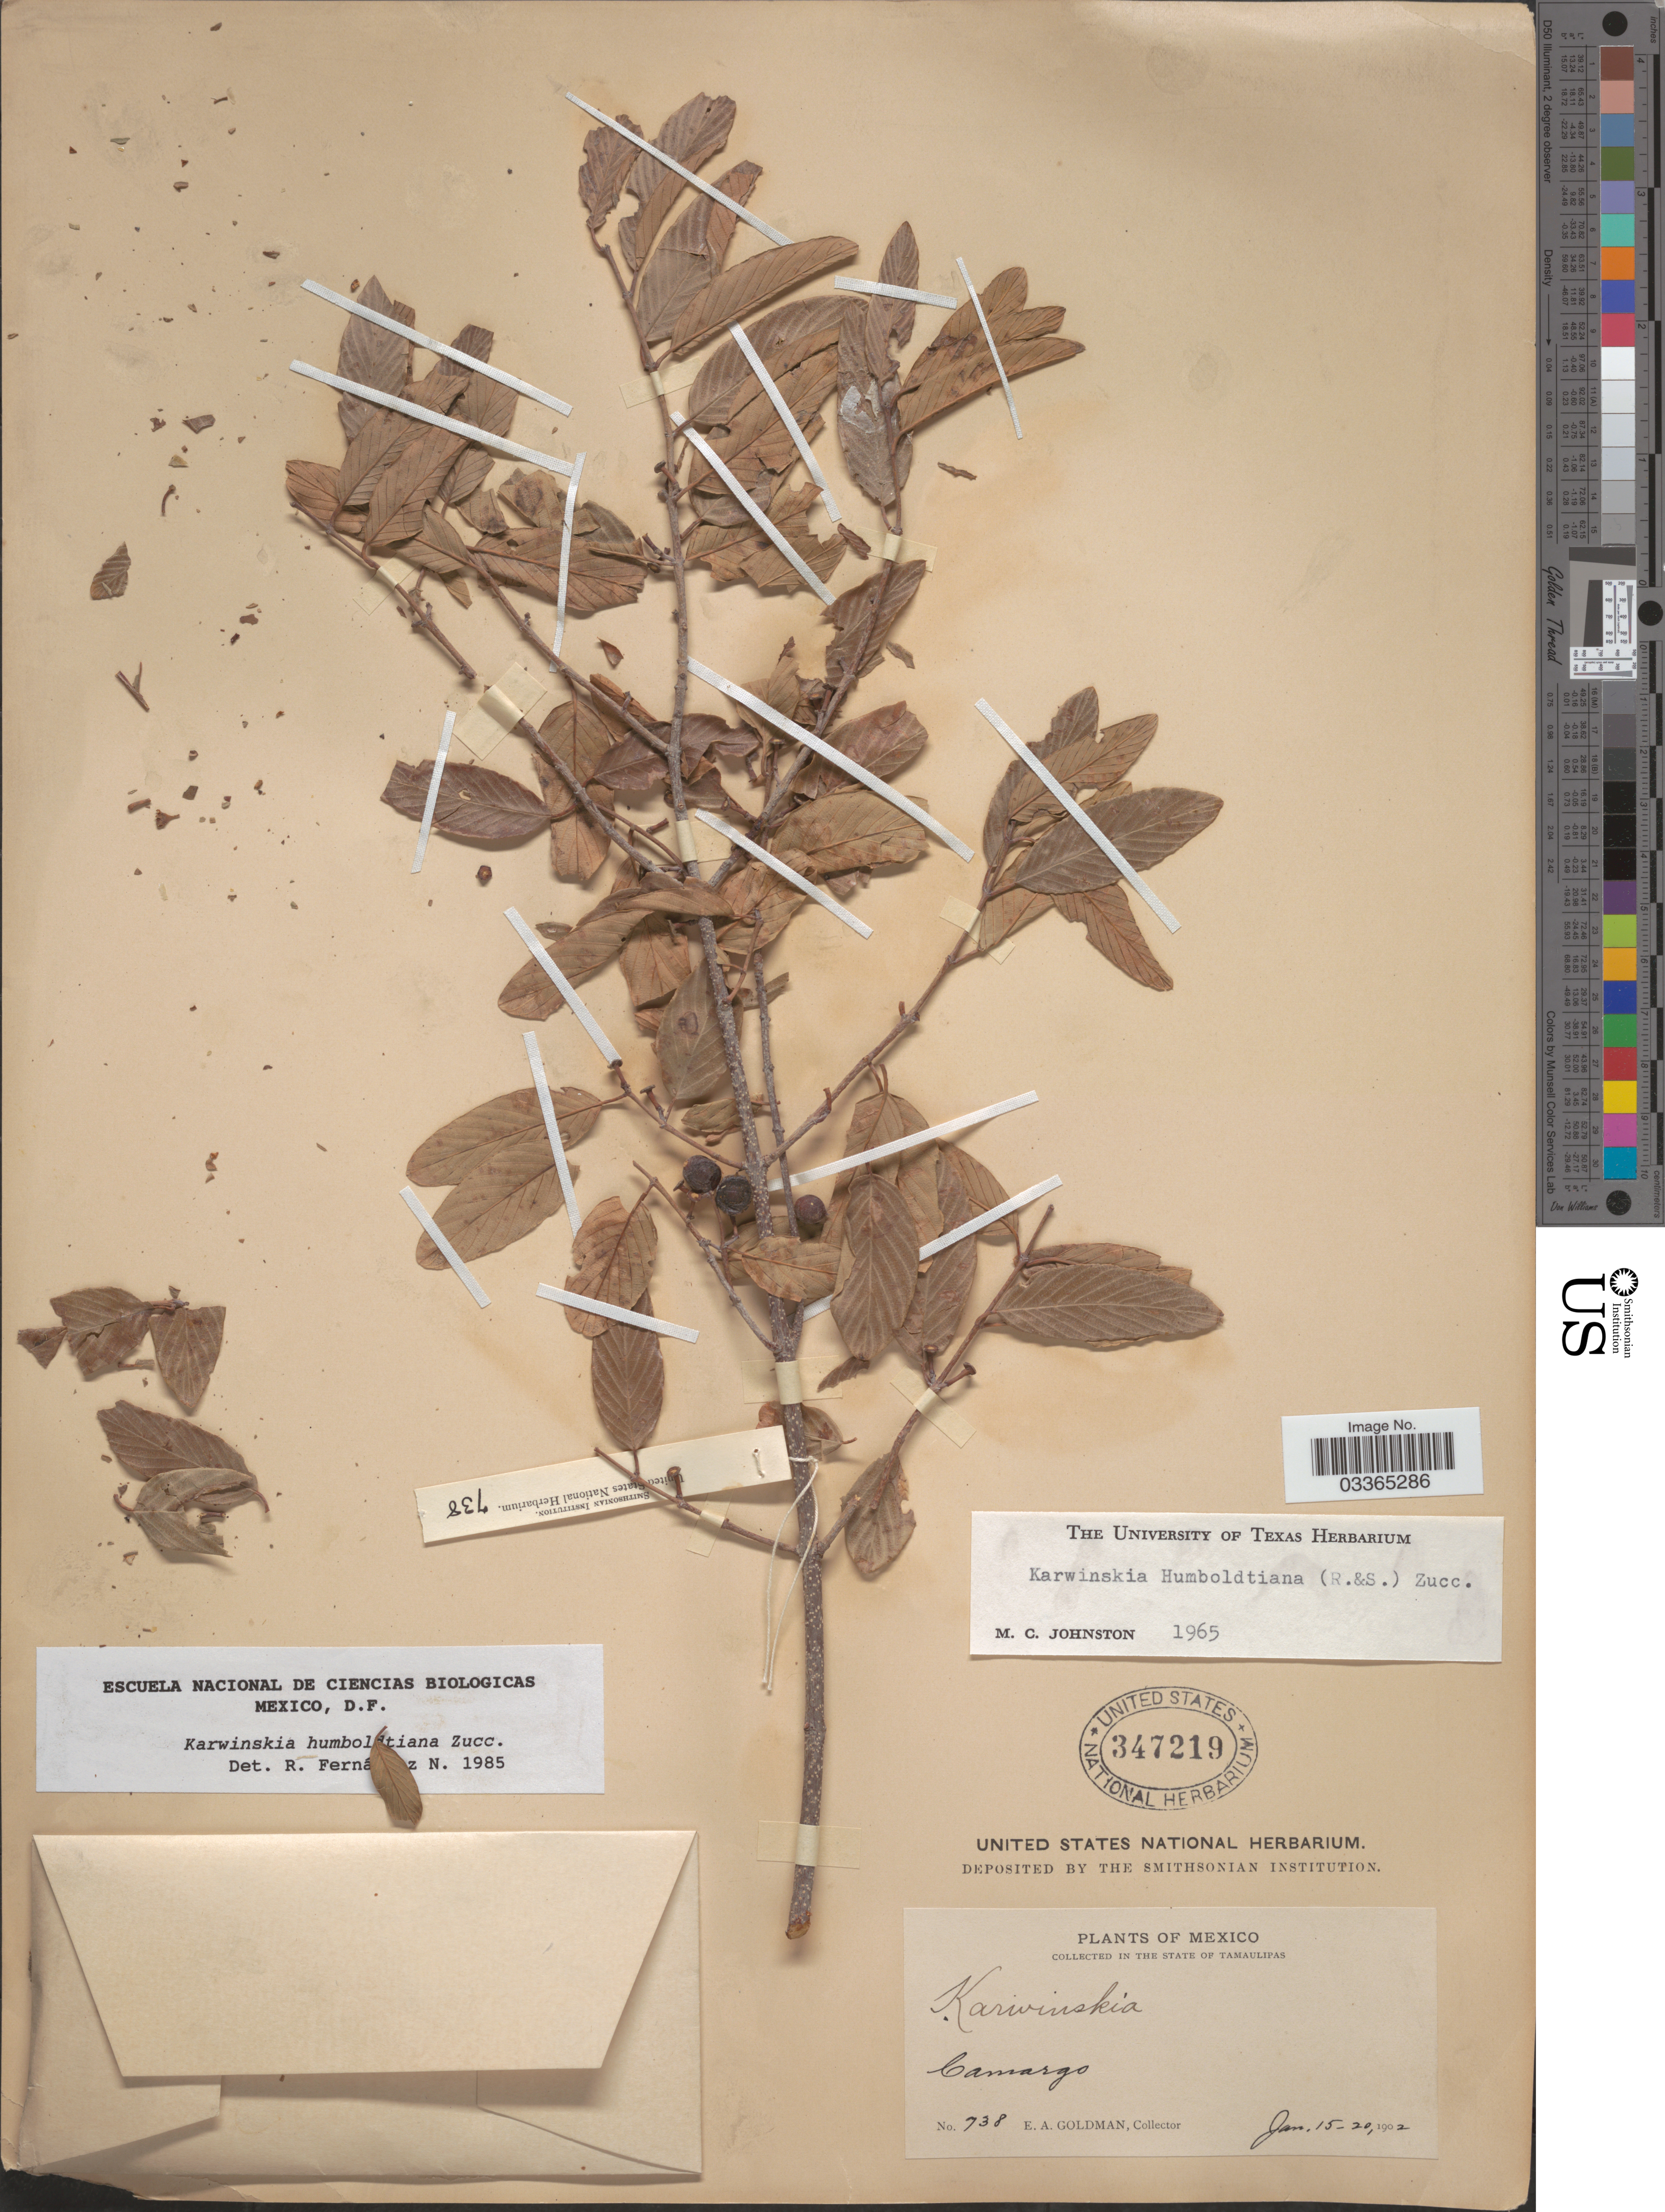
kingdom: Plantae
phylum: Tracheophyta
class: Magnoliopsida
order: Rosales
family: Rhamnaceae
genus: Karwinskia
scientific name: Karwinskia humboldtiana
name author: (Schult.) Zucc.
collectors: E. A. Goldman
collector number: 738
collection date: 1902-01-15/1902-01-20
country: Mexico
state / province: Tamaulipas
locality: Camargo.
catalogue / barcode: US 347219